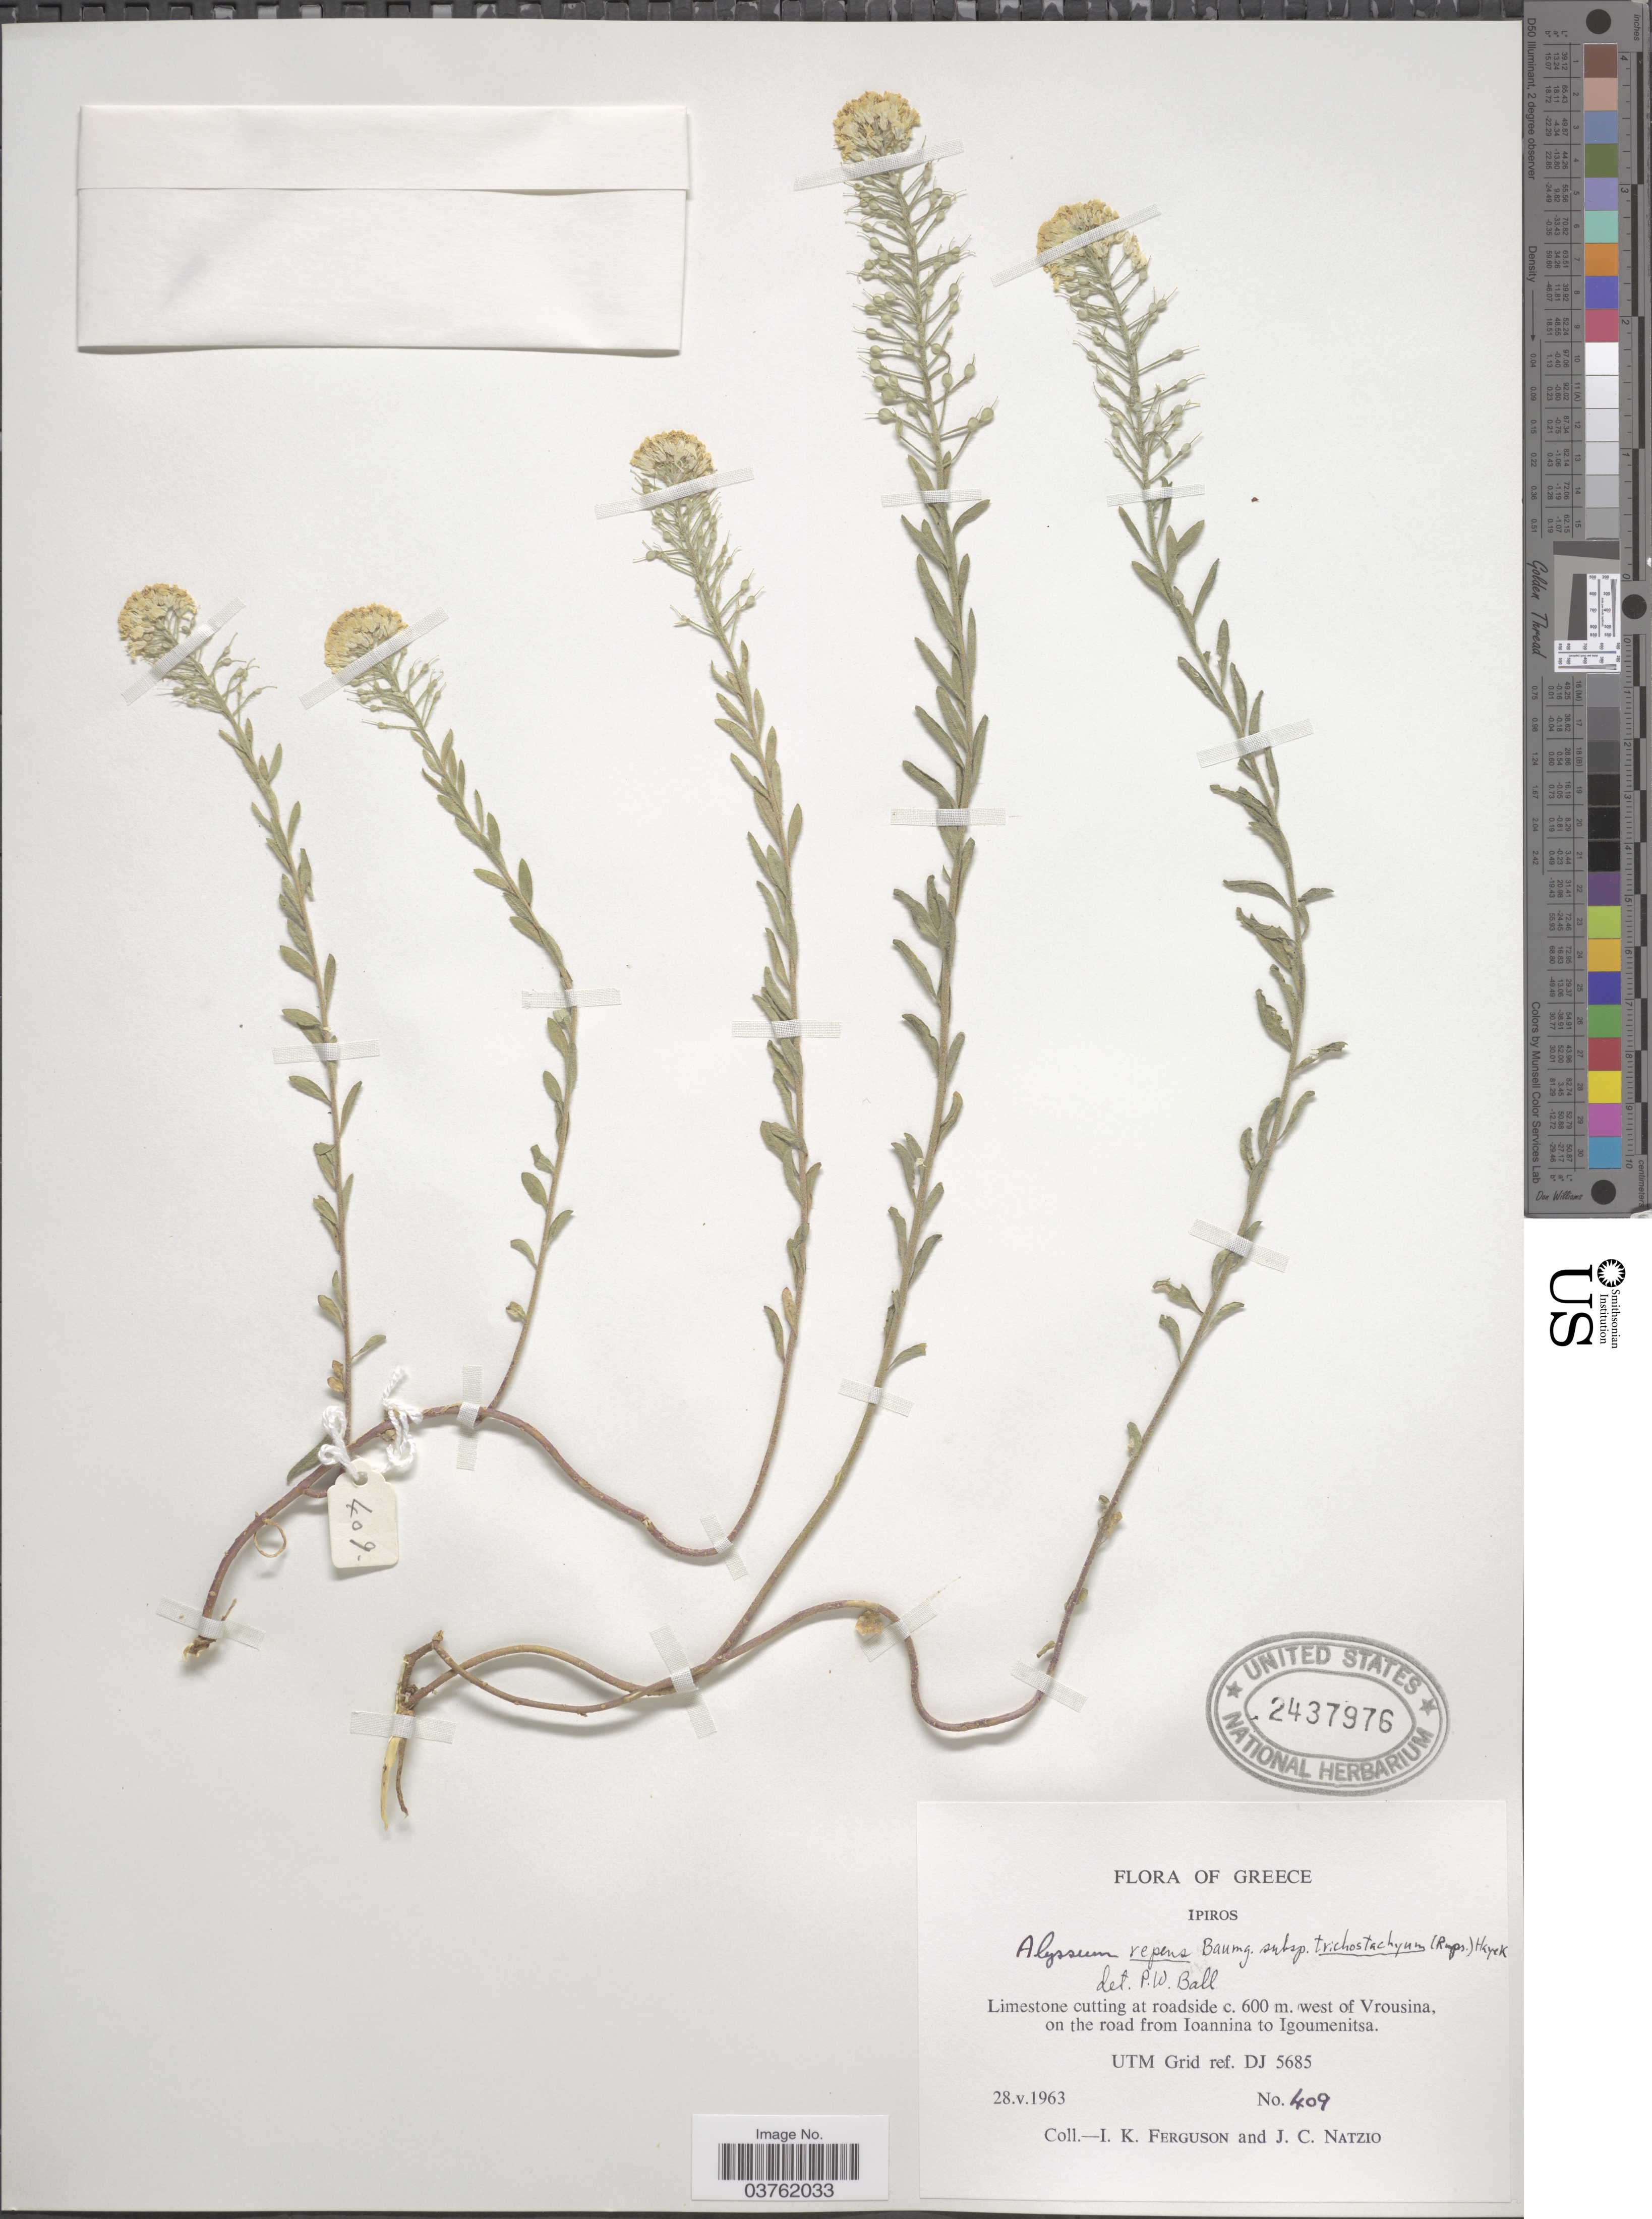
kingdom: Plantae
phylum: Tracheophyta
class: Magnoliopsida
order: Brassicales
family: Brassicaceae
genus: Alyssum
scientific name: Alyssum repens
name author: Baumg.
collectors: I. K. Ferguson & J. Natzio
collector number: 409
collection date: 1963-05-28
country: Greece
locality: Ipiros. Limestone cutting at roadside c. 600 m. west of Vrousina, on the road from Ioannina to Igoumenitsa. UTM Grid ref. DJ 5685.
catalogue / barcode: US 2437976